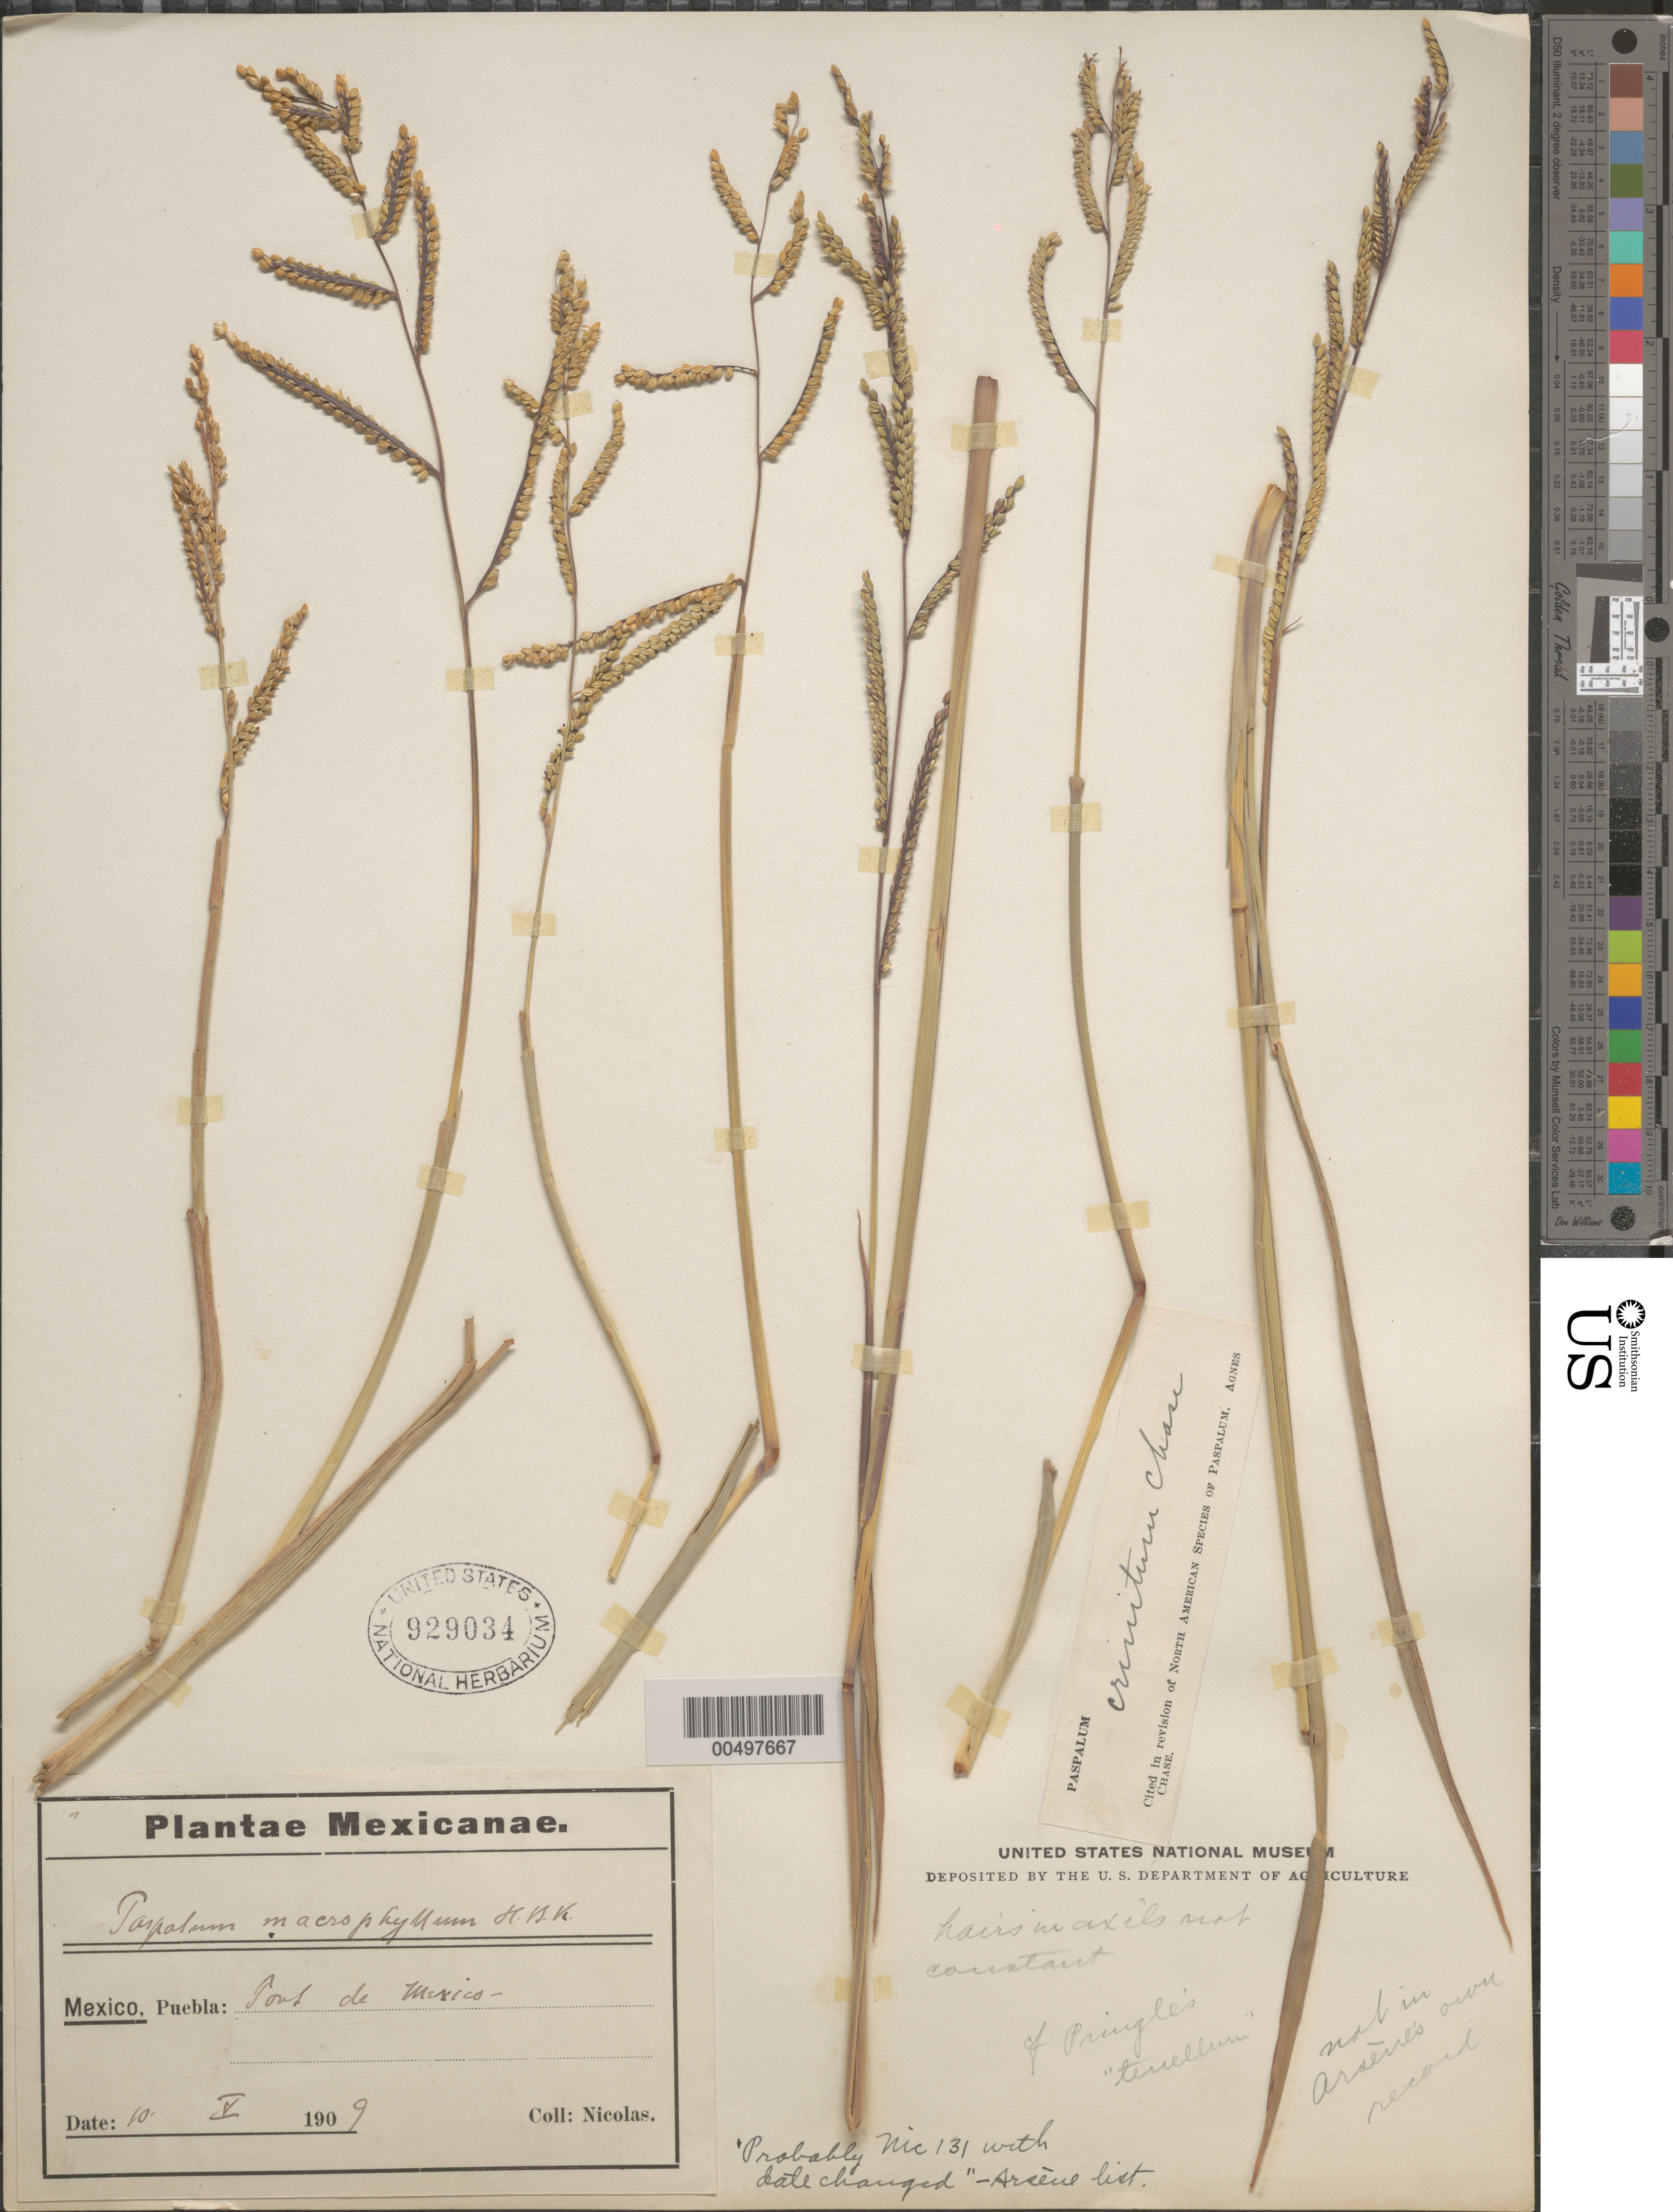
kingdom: Plantae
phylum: Tracheophyta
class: Liliopsida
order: Poales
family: Poaceae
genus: Paspalum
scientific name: Paspalum crinitum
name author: Chase in Hitchc.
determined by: Chase, [M.] Agnes, (US)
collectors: B. Nicolas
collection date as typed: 10 May 1909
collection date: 1909-05-10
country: Mexico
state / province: Puebla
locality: Pont de Mexico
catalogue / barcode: US 929034